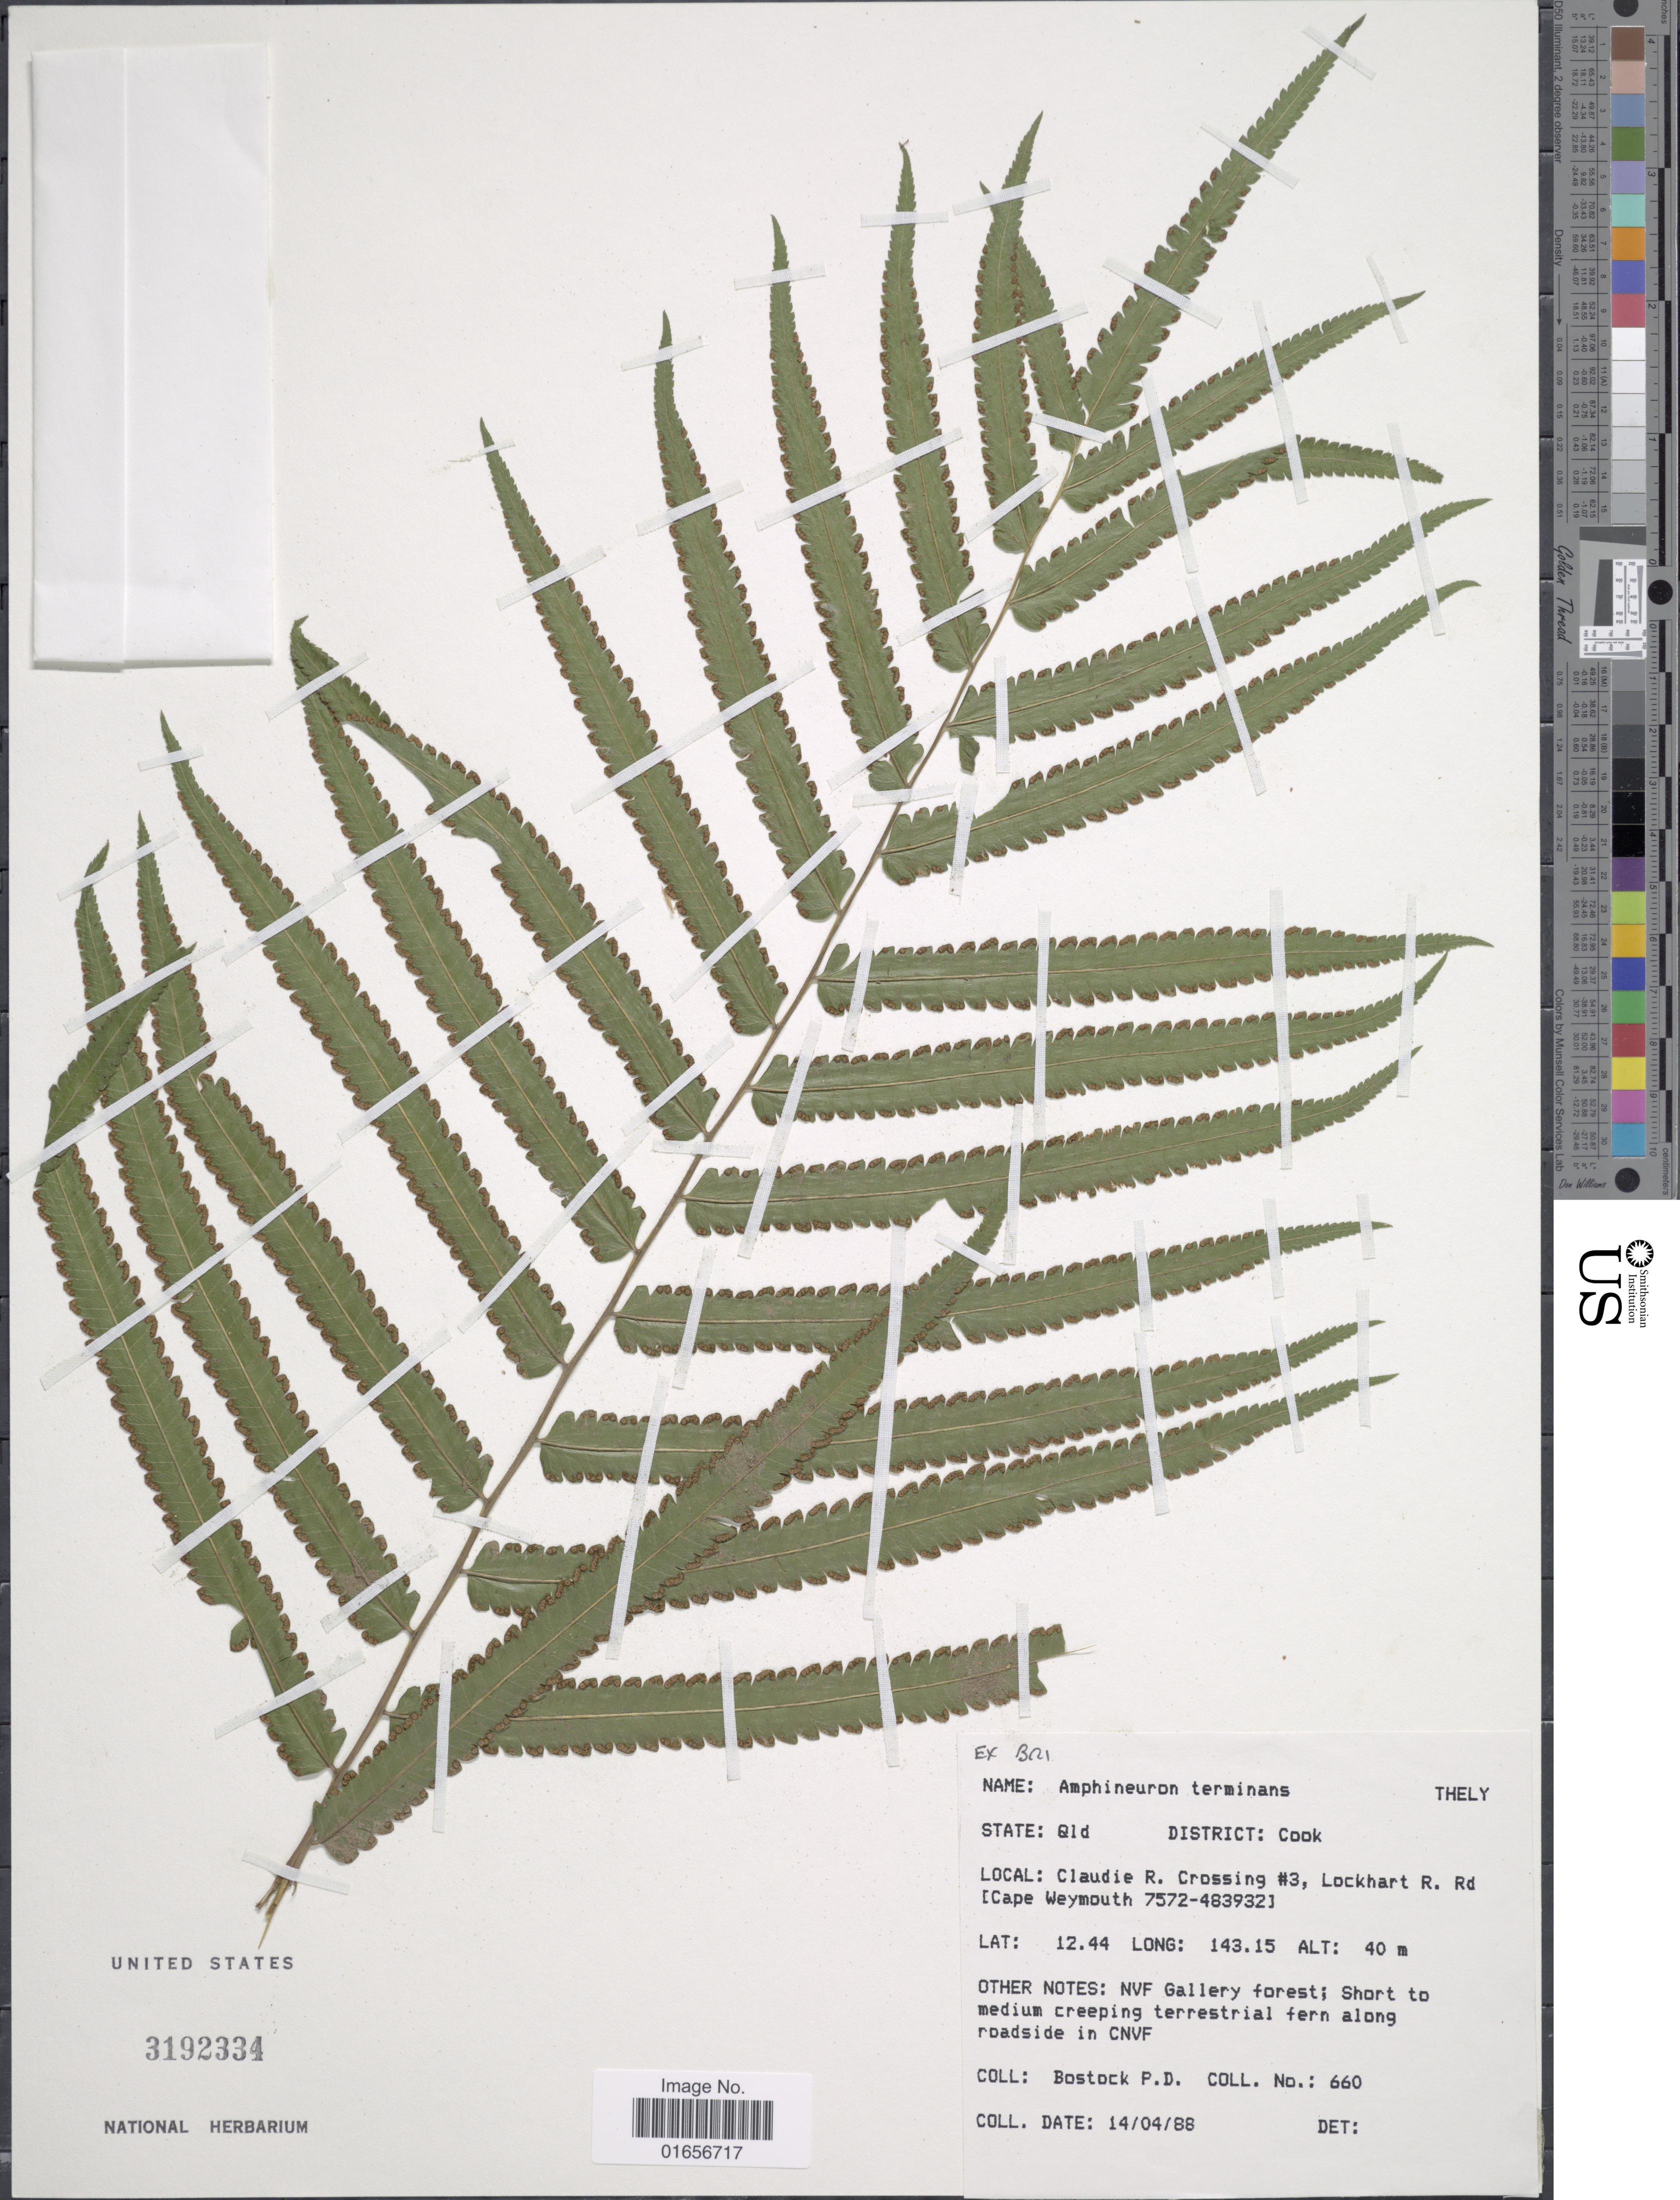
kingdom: Plantae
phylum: Tracheophyta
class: Polypodiopsida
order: Polypodiales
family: Thelypteridaceae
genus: Amphineuron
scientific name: Amphineuron terminans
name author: (J. Sm. ex Hook.) Holttum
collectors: P. Bostock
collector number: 660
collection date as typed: Transcribed d/m/y: 14/4/88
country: Australia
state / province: Queensland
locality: State: Qld, District: Cook, Claudie R. Crossing #3, Lockhart R. Rd [Cape Weymouth 7572-4839321]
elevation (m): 40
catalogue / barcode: US 3192334